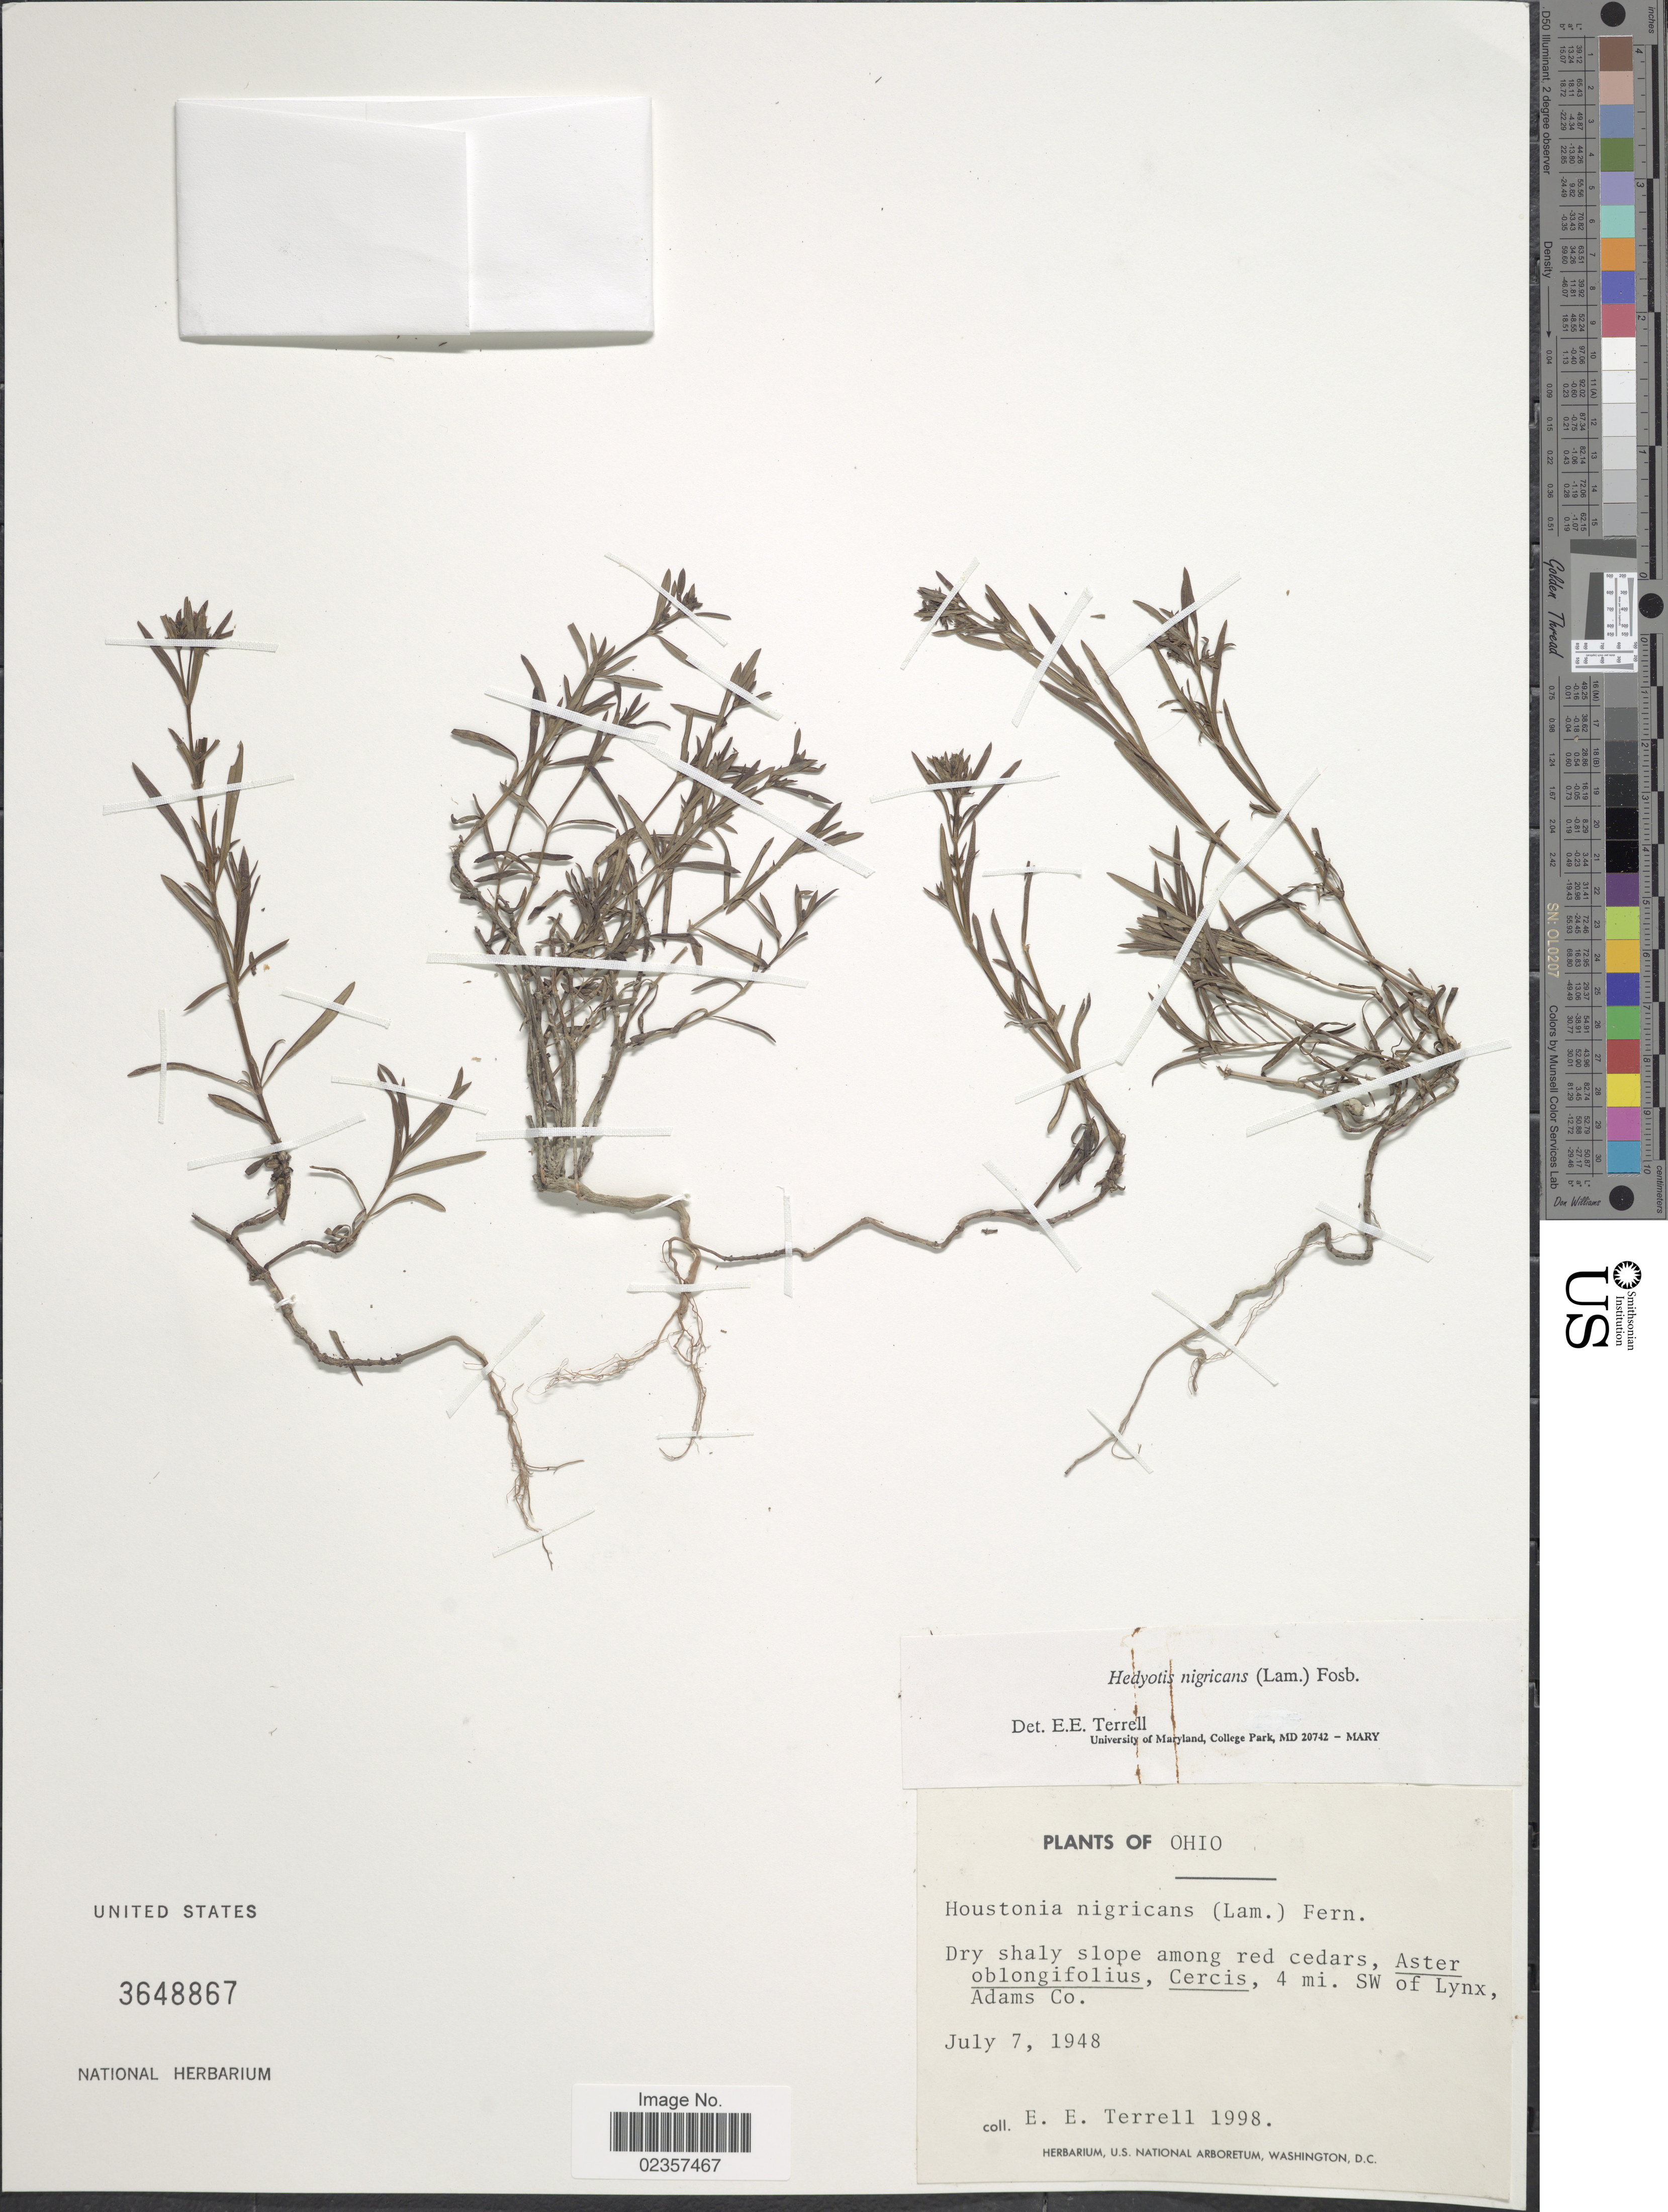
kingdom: Plantae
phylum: Tracheophyta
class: Magnoliopsida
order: Gentianales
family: Rubiaceae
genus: Houstonia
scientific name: Houstonia nigricans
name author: (Lam.) Fernald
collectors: E. E. Terrell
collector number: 1998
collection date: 1948-07-07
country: United States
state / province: Ohio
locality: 4 mi. SW of Lynx, Adams Co.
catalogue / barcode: US 3648867